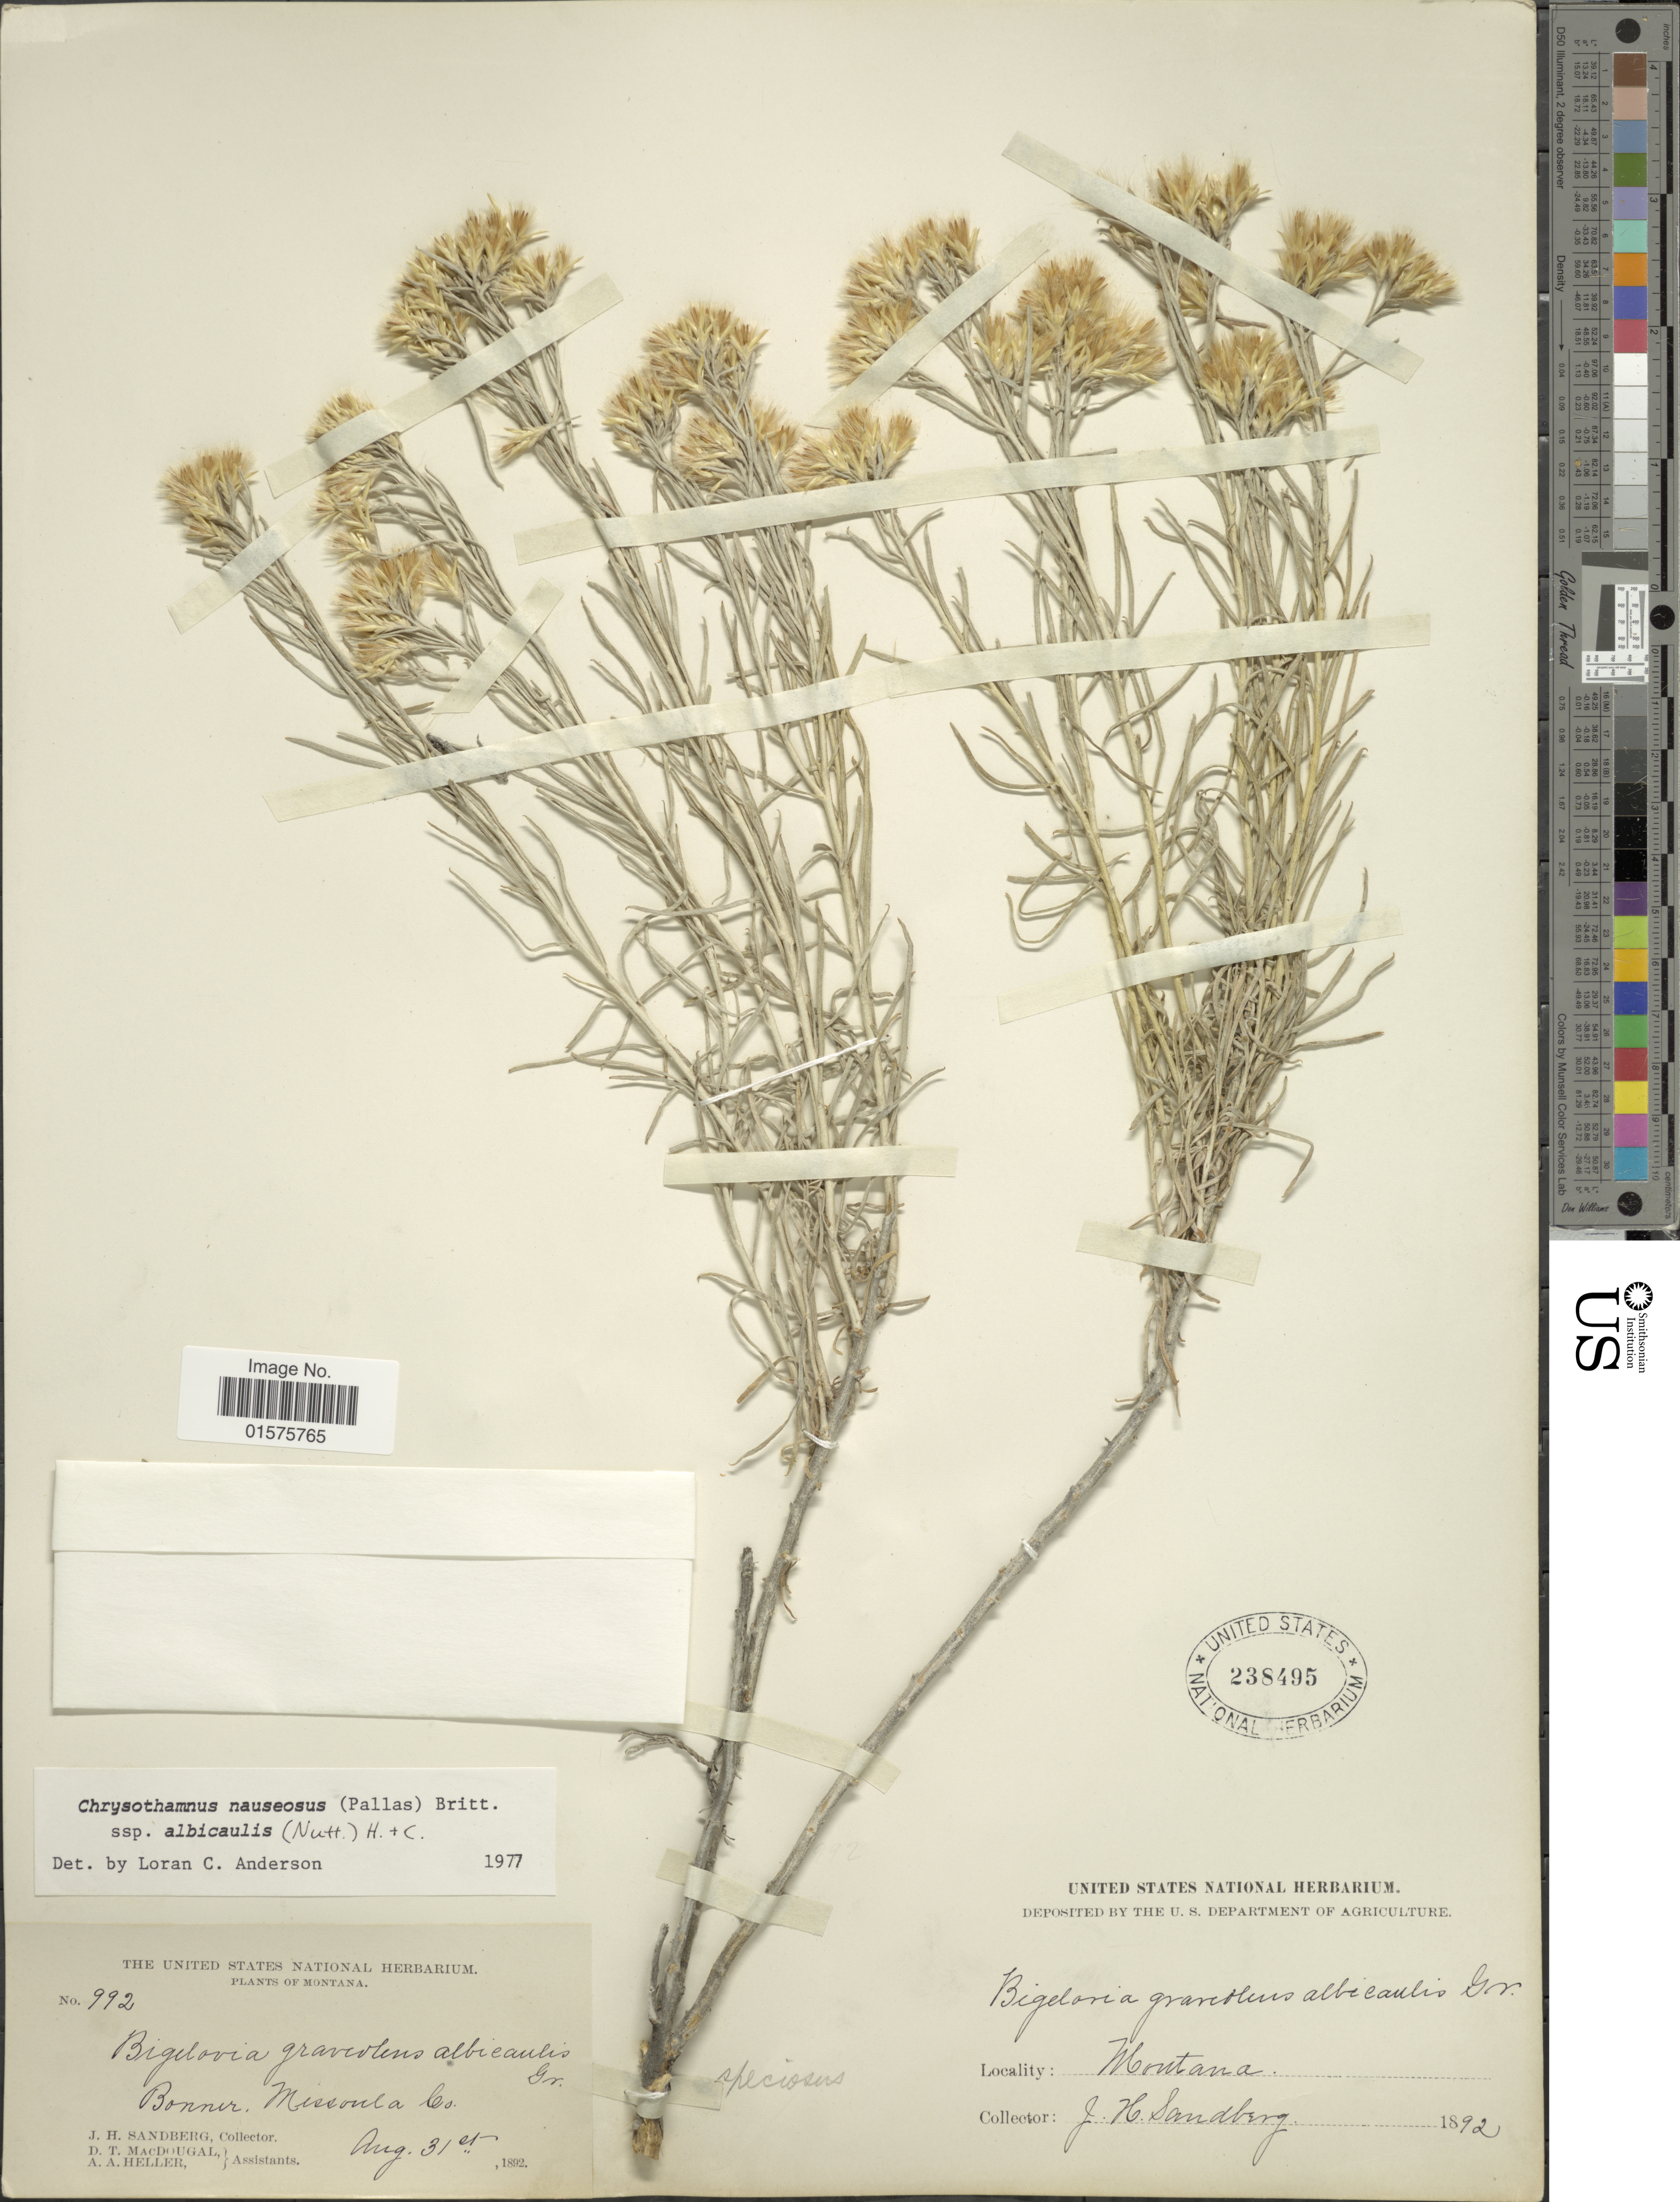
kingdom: Plantae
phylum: Tracheophyta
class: Magnoliopsida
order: Asterales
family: Asteraceae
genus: Ericameria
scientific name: Ericameria nauseosa var. speciosa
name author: (Nutt.) G.L. Nesom & G.I. Baird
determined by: Urbatsch, Lowell E., Curator (LSU), Louisiana State University (UNITED STATES)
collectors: J. H. Sandberg, D. T. MacDougal & A. A. Heller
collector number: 992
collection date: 1892-08-31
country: United States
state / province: Montana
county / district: Missoula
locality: Bonner.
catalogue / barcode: US 238495